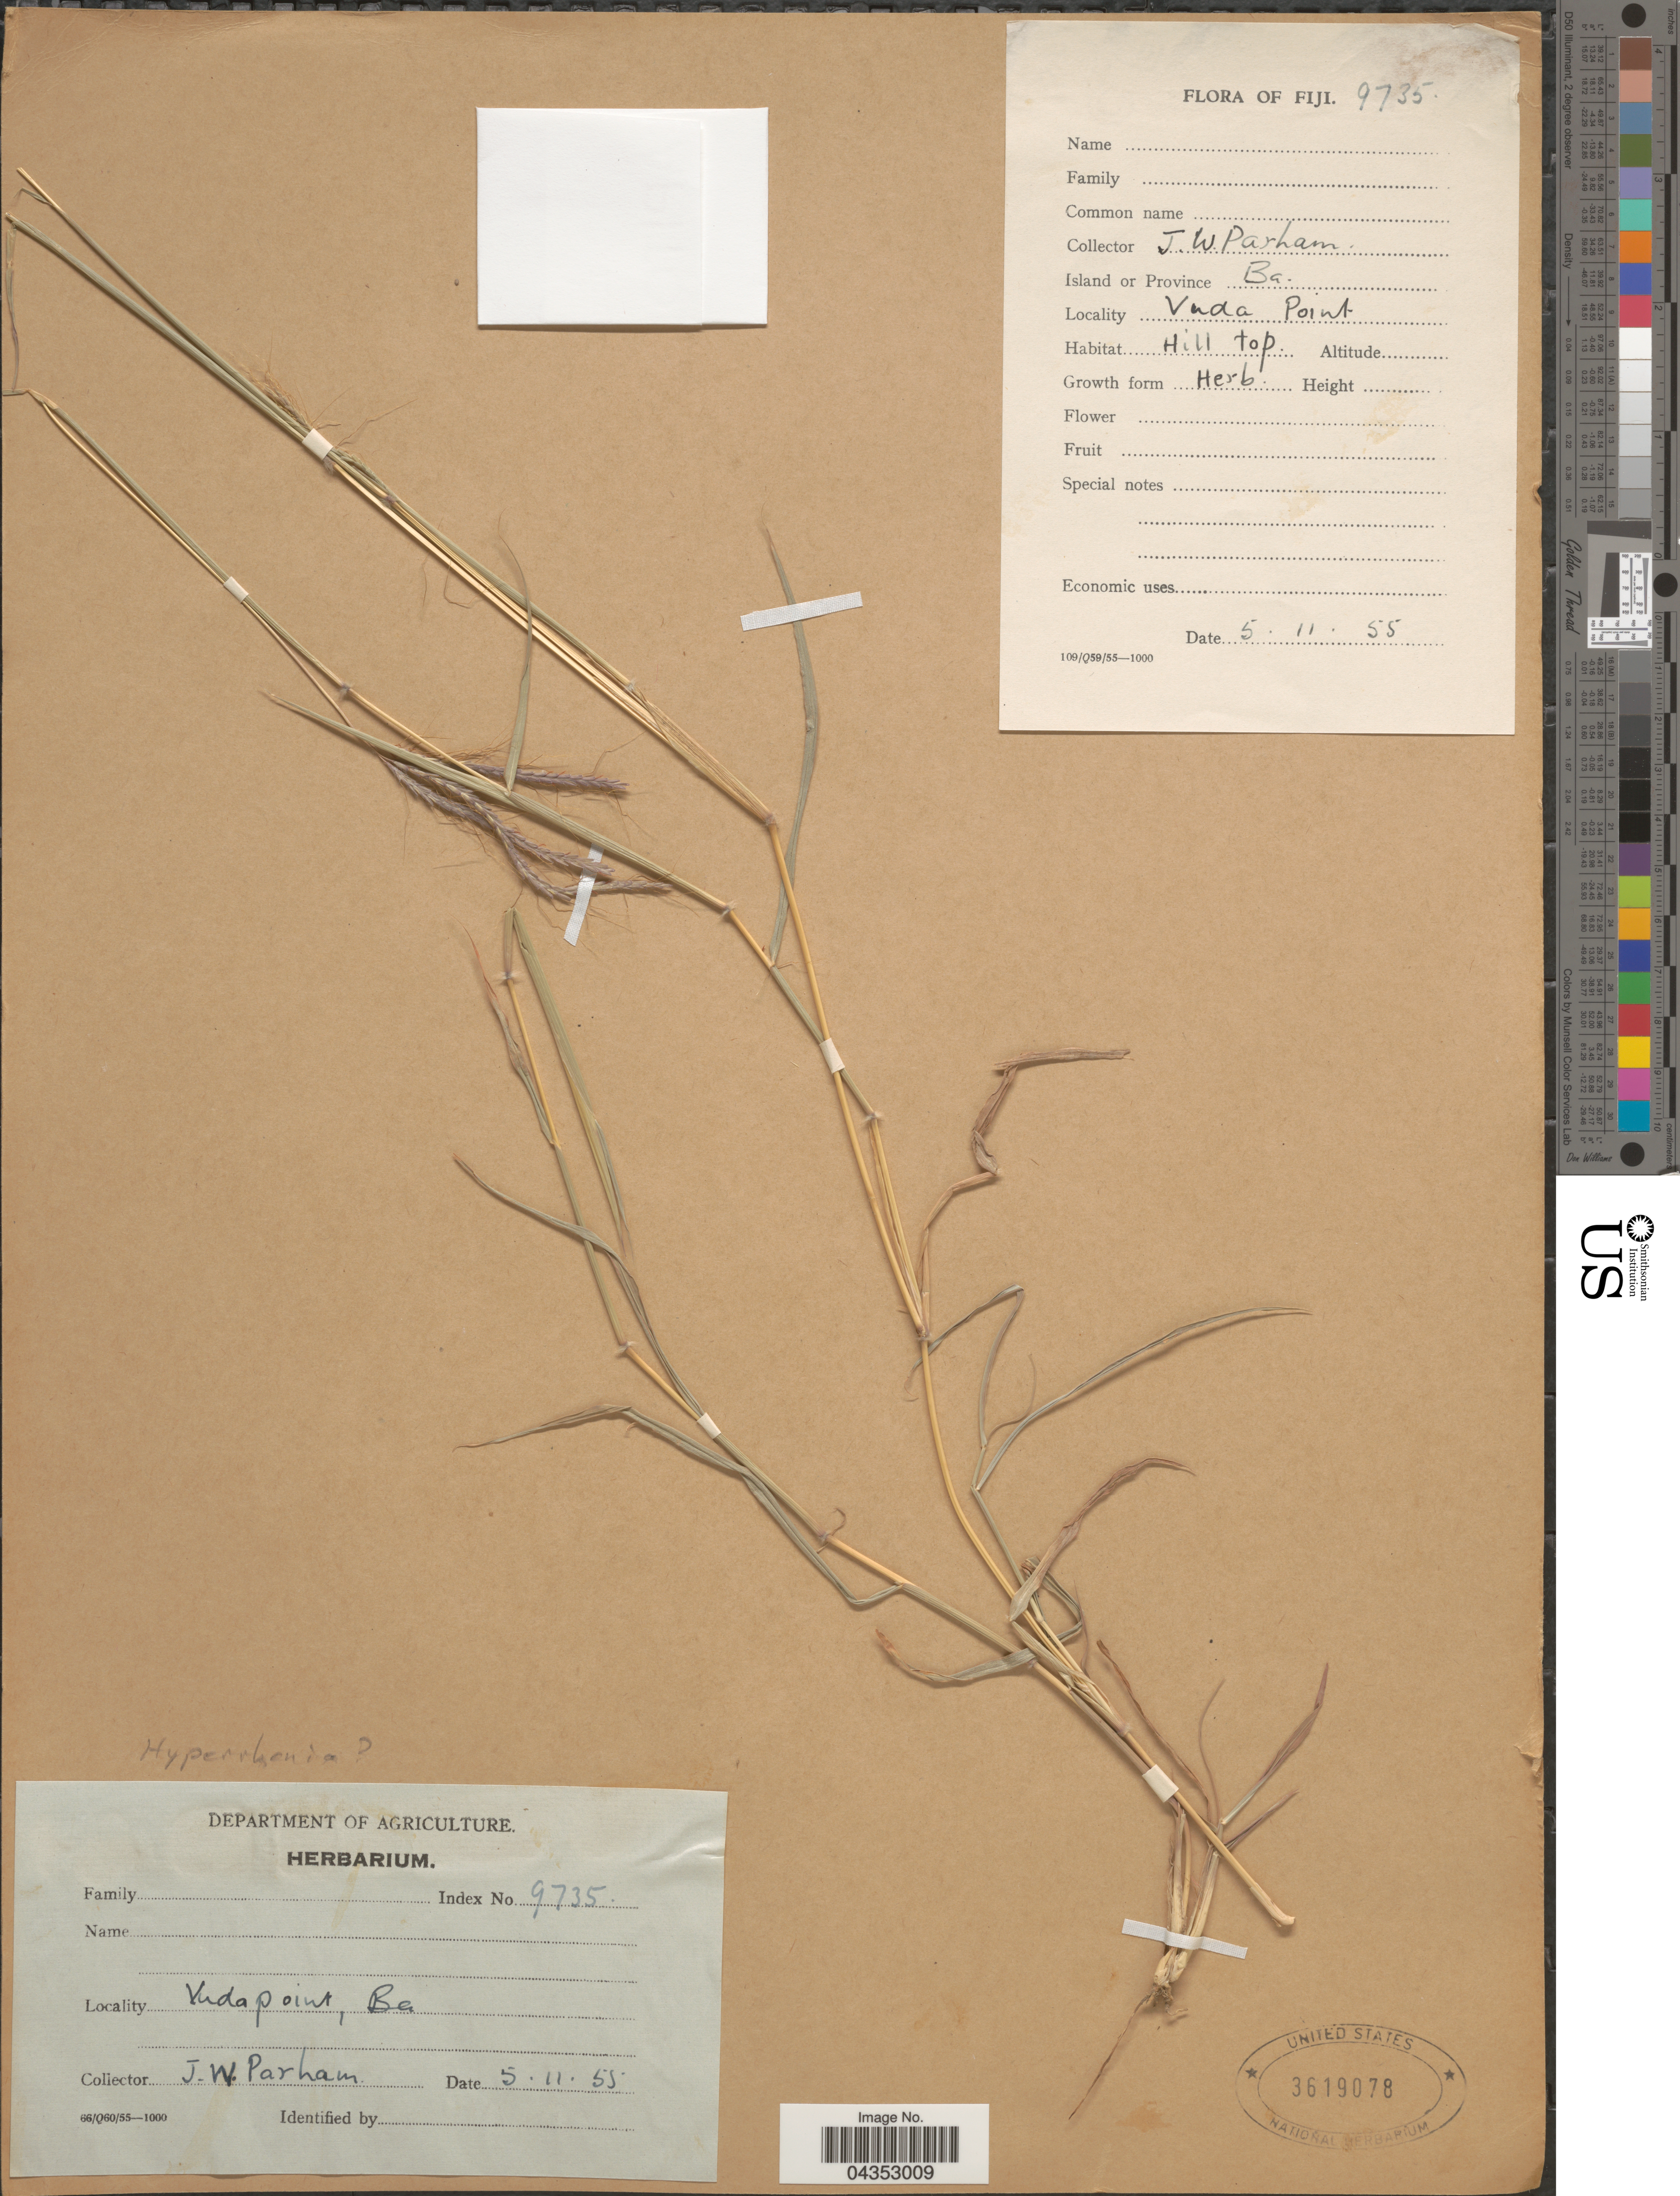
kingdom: Plantae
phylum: Tracheophyta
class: Liliopsida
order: Poales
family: Poaceae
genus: Hyparrhenia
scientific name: Hyparrhenia sp.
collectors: J. Parham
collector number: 9735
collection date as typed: Transcribed d/m/y: 5/11/55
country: Fiji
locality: Ba. Vuda Point.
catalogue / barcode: US 3619078